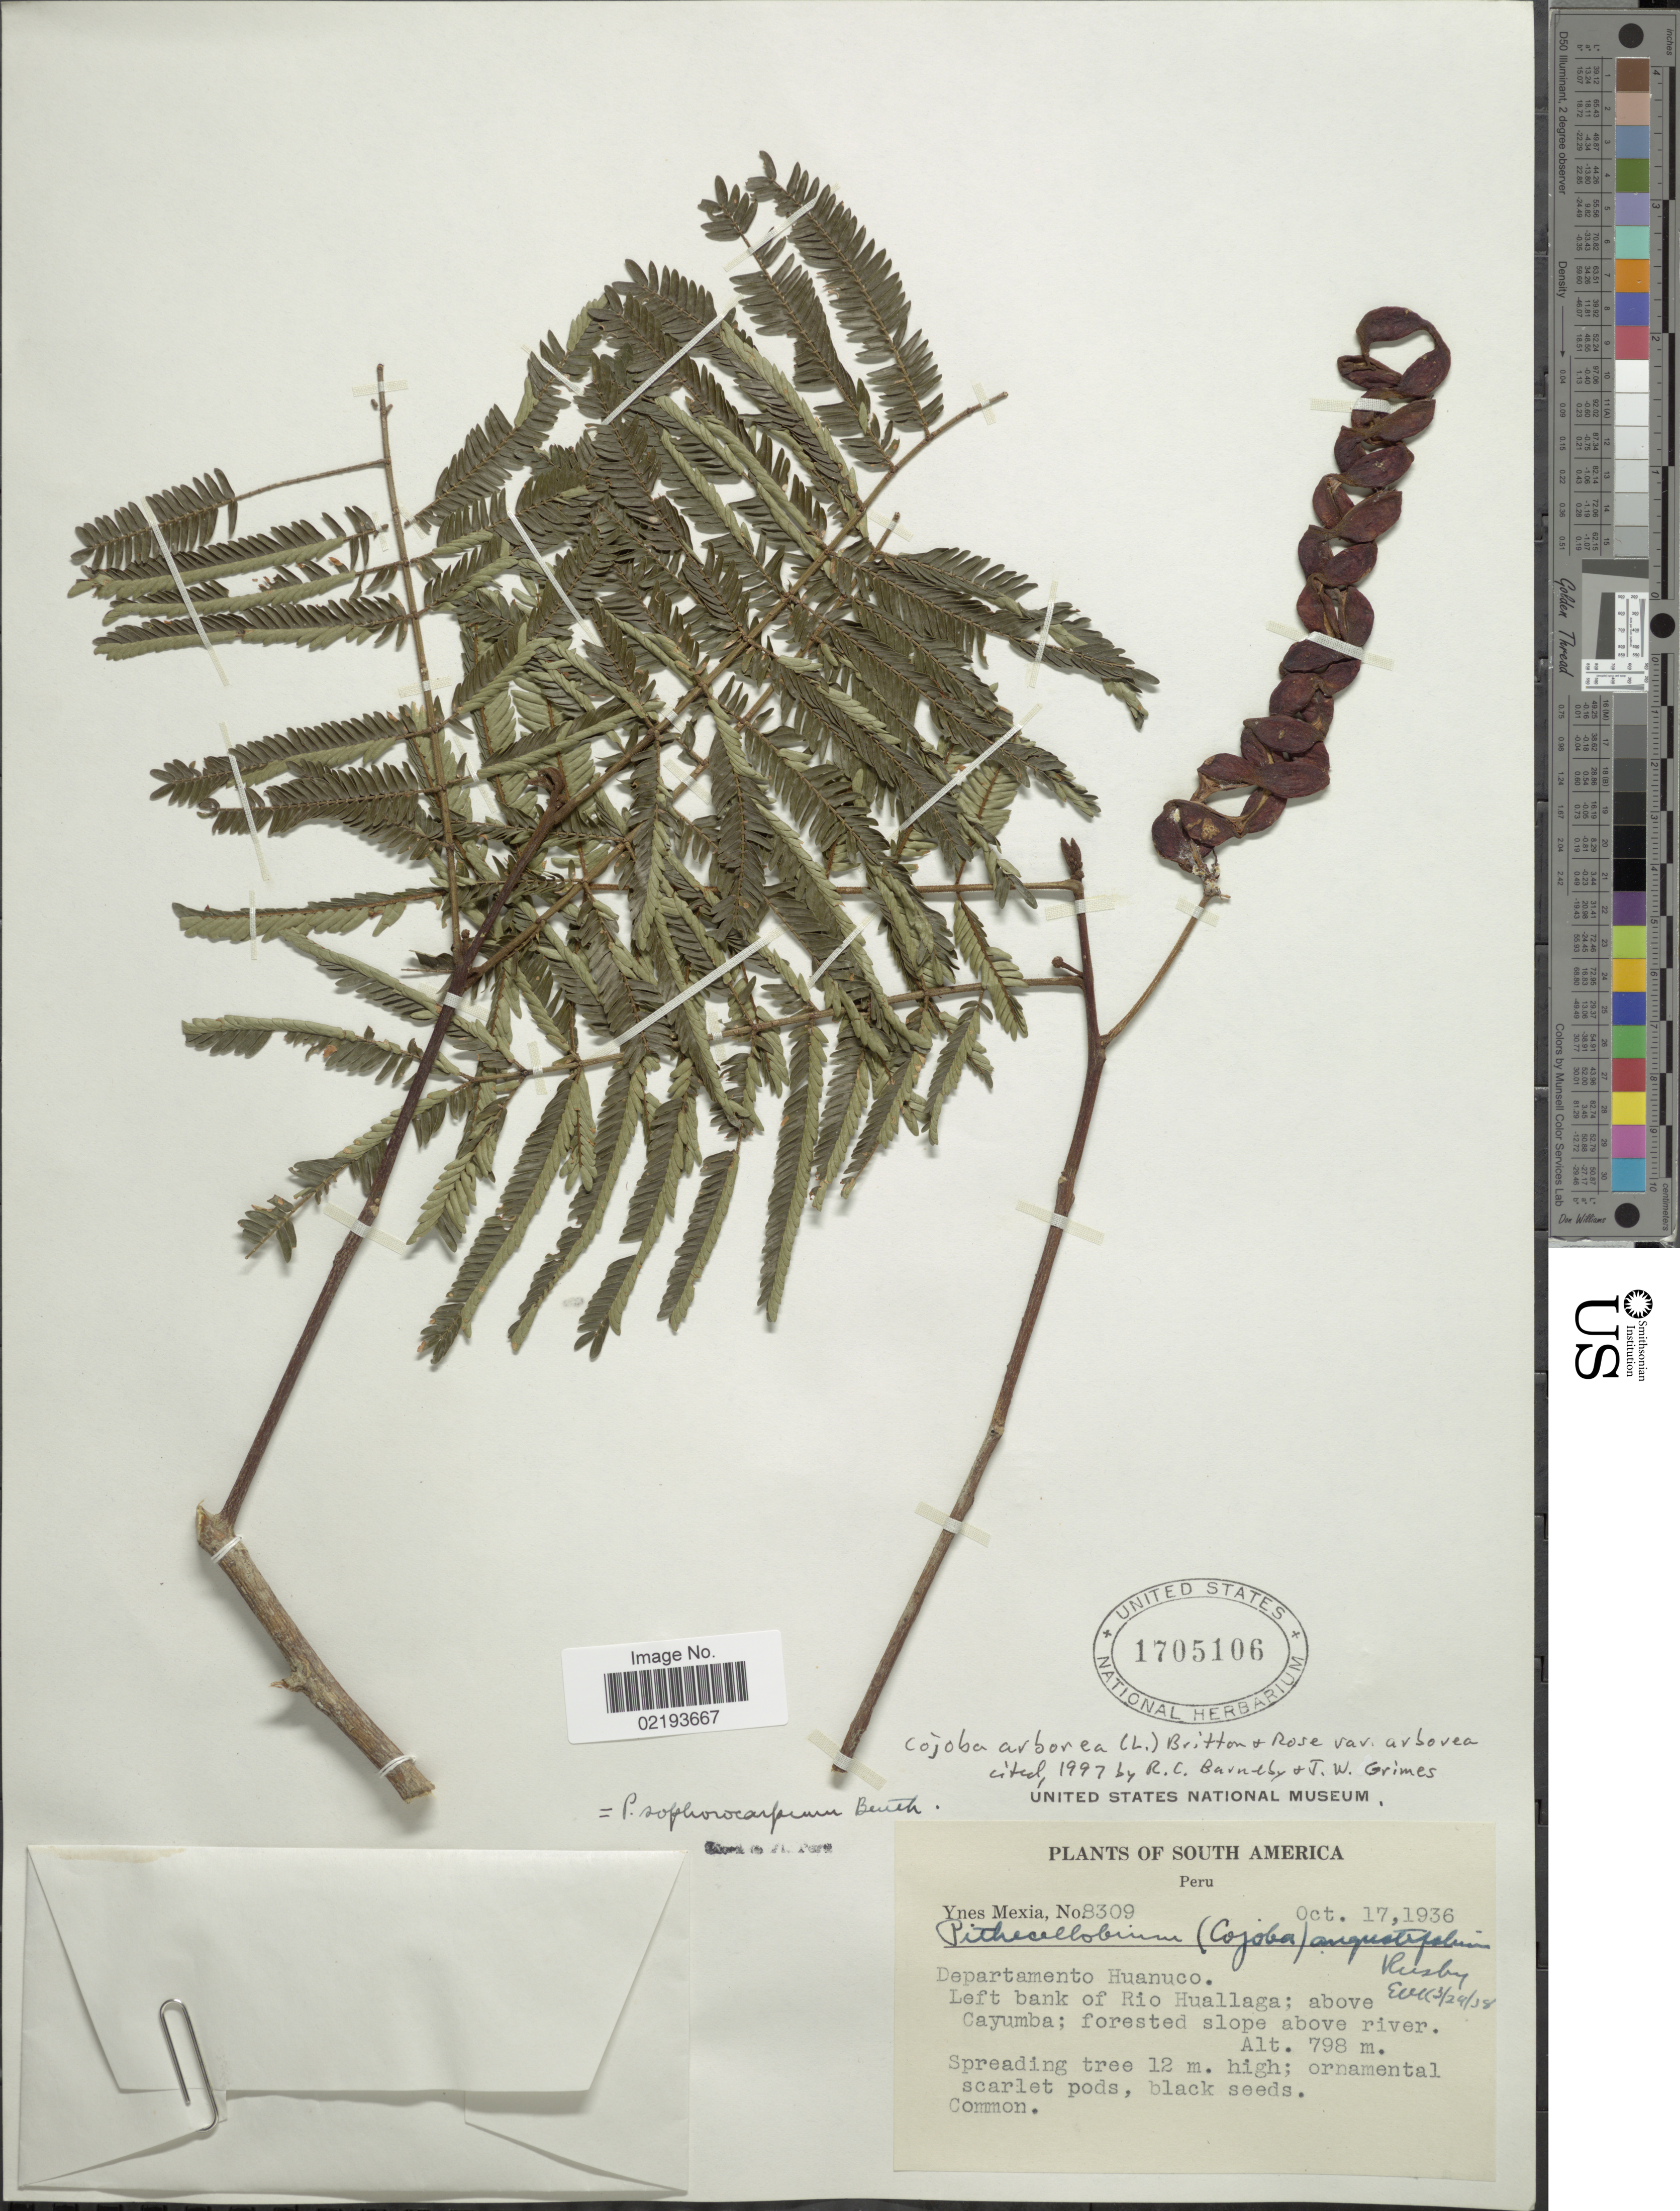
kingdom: Plantae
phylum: Tracheophyta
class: Magnoliopsida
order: Fabales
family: Fabaceae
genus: Cojoba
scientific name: Cojoba arborea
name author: (L.) Britton & Rose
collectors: Y. Mexia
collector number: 8309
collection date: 1936-10-17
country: Peru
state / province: Huánuco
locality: Departamento Huanuco. Left bank of Rio Huallaga; above Cayumba; forested slope above river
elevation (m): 798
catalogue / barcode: US 1705106